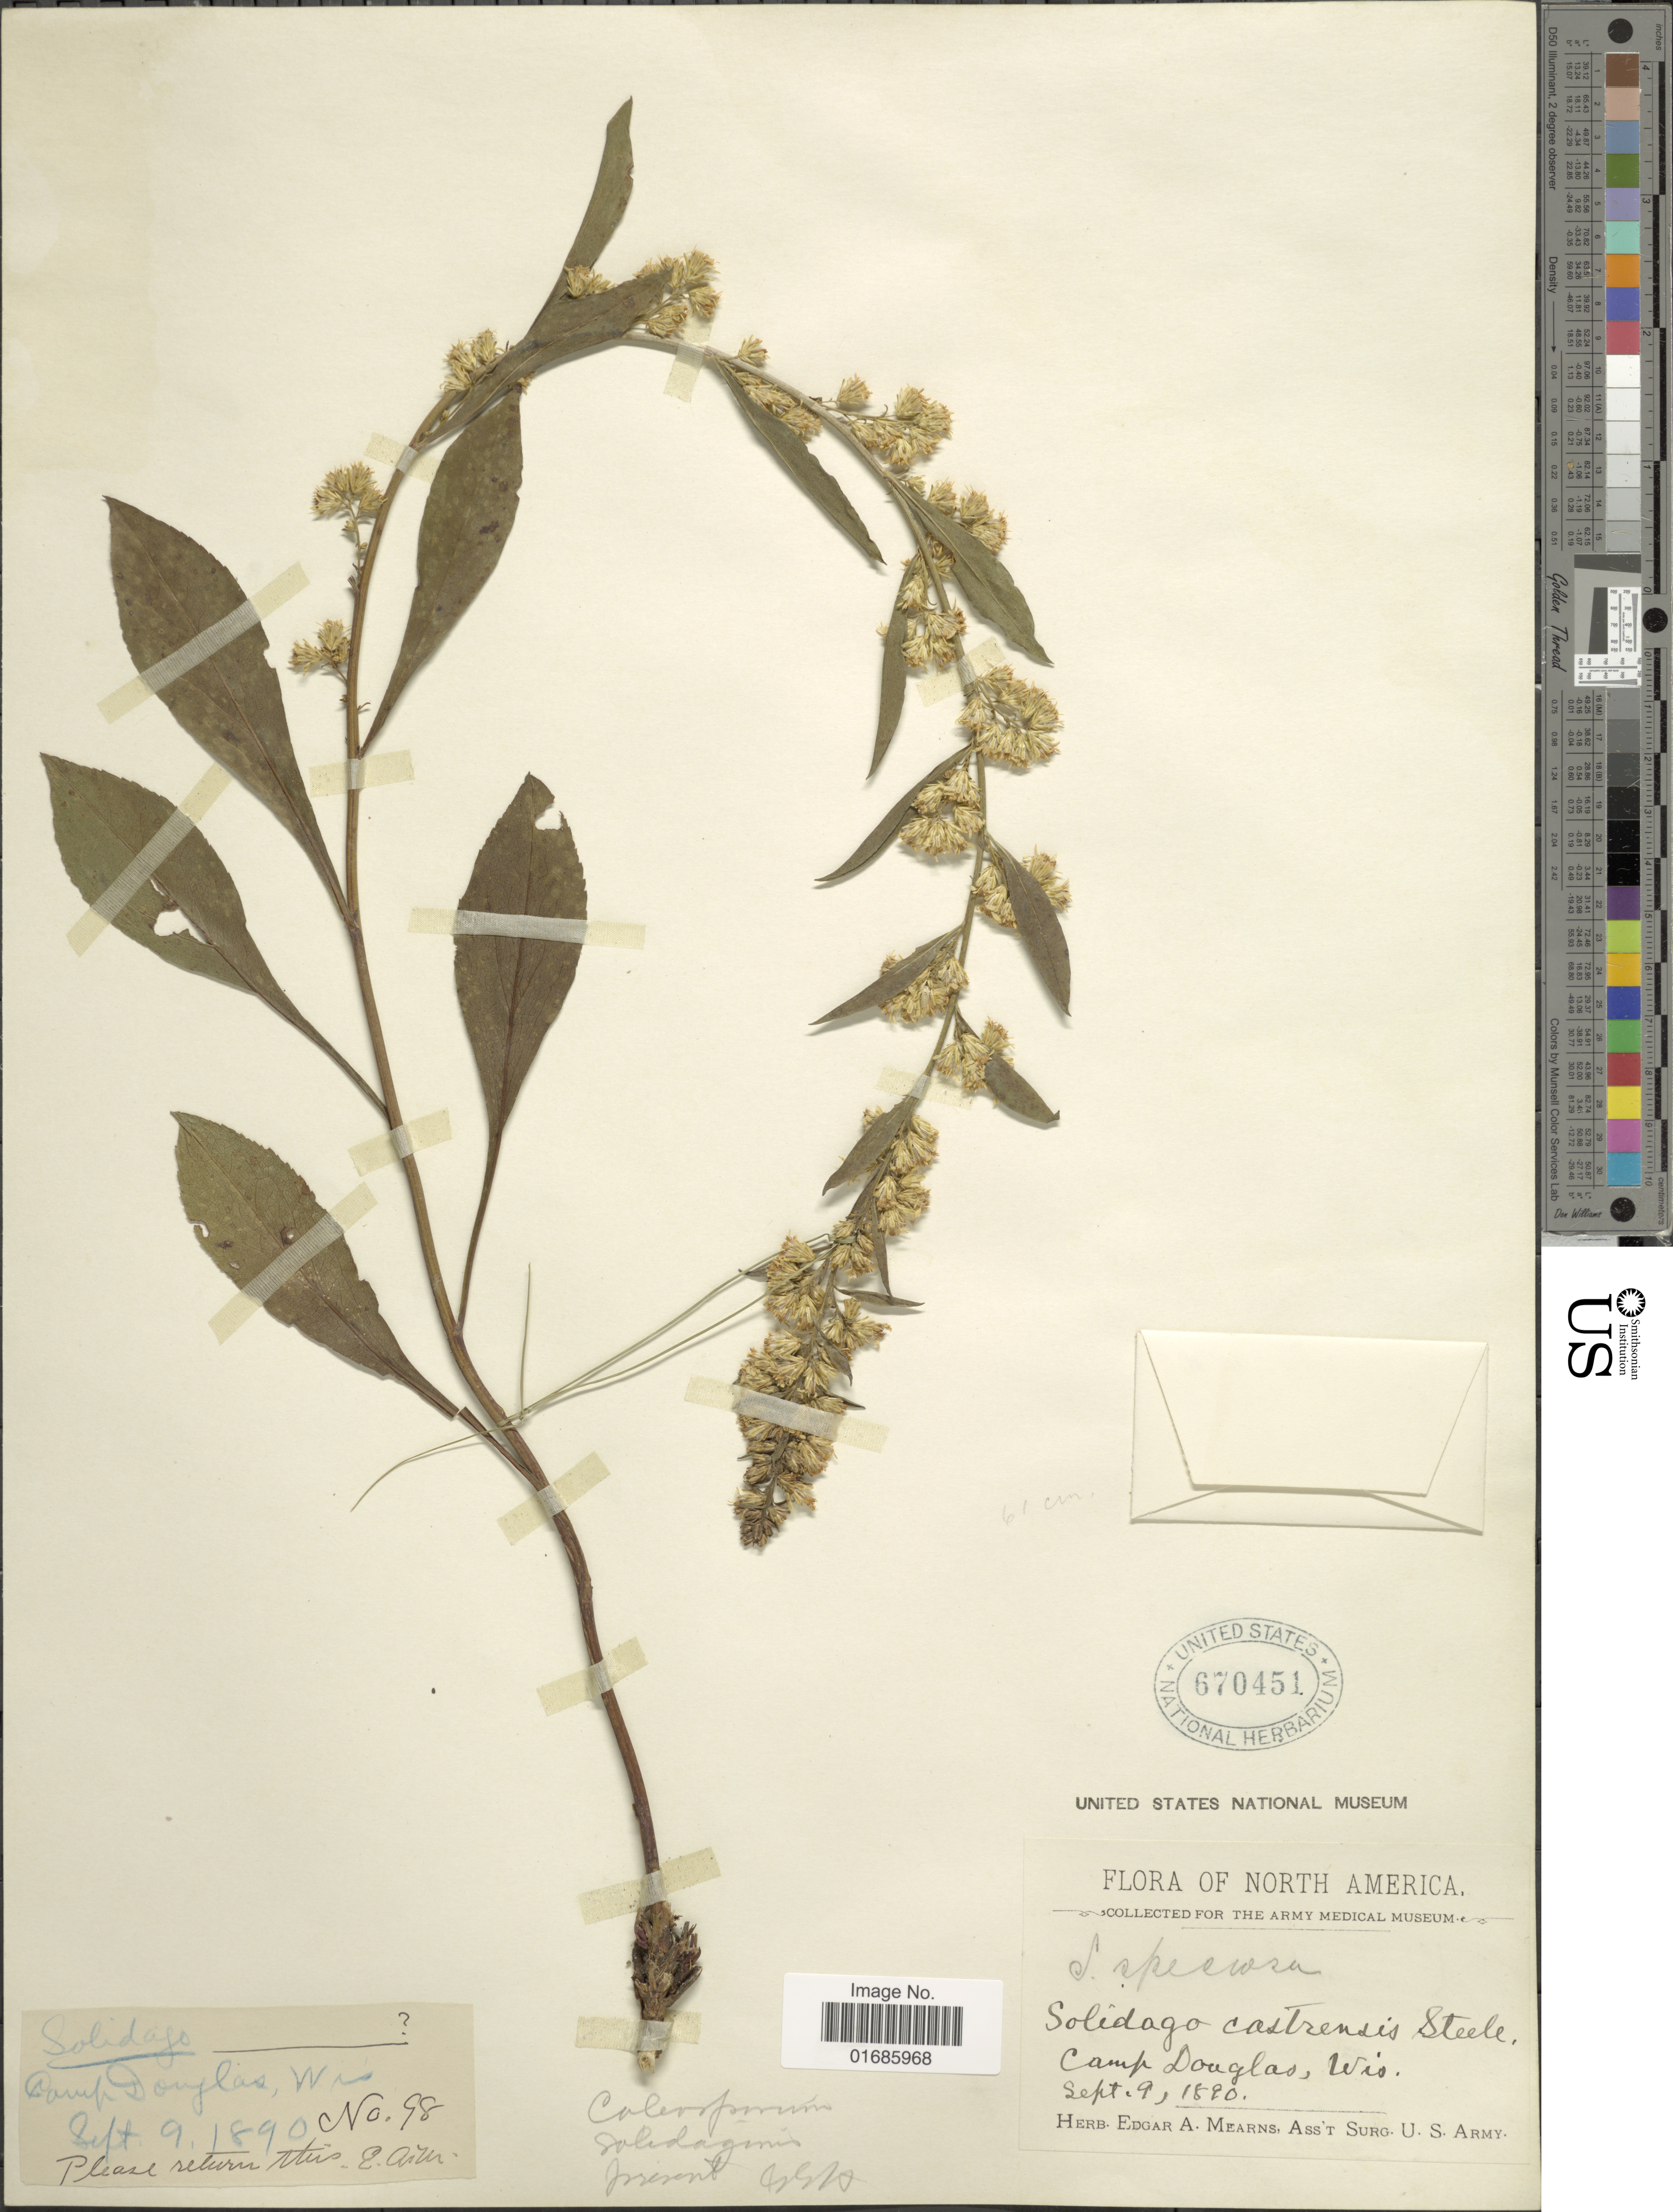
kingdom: Plantae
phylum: Tracheophyta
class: Magnoliopsida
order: Asterales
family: Asteraceae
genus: Solidago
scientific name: Solidago castrensis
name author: E.S. Steele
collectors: ex herb. Edgar A. Mearns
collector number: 98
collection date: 1890-09-09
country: United States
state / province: Wisconsin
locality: Camp Douglas, Wis., North America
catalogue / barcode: US 670451